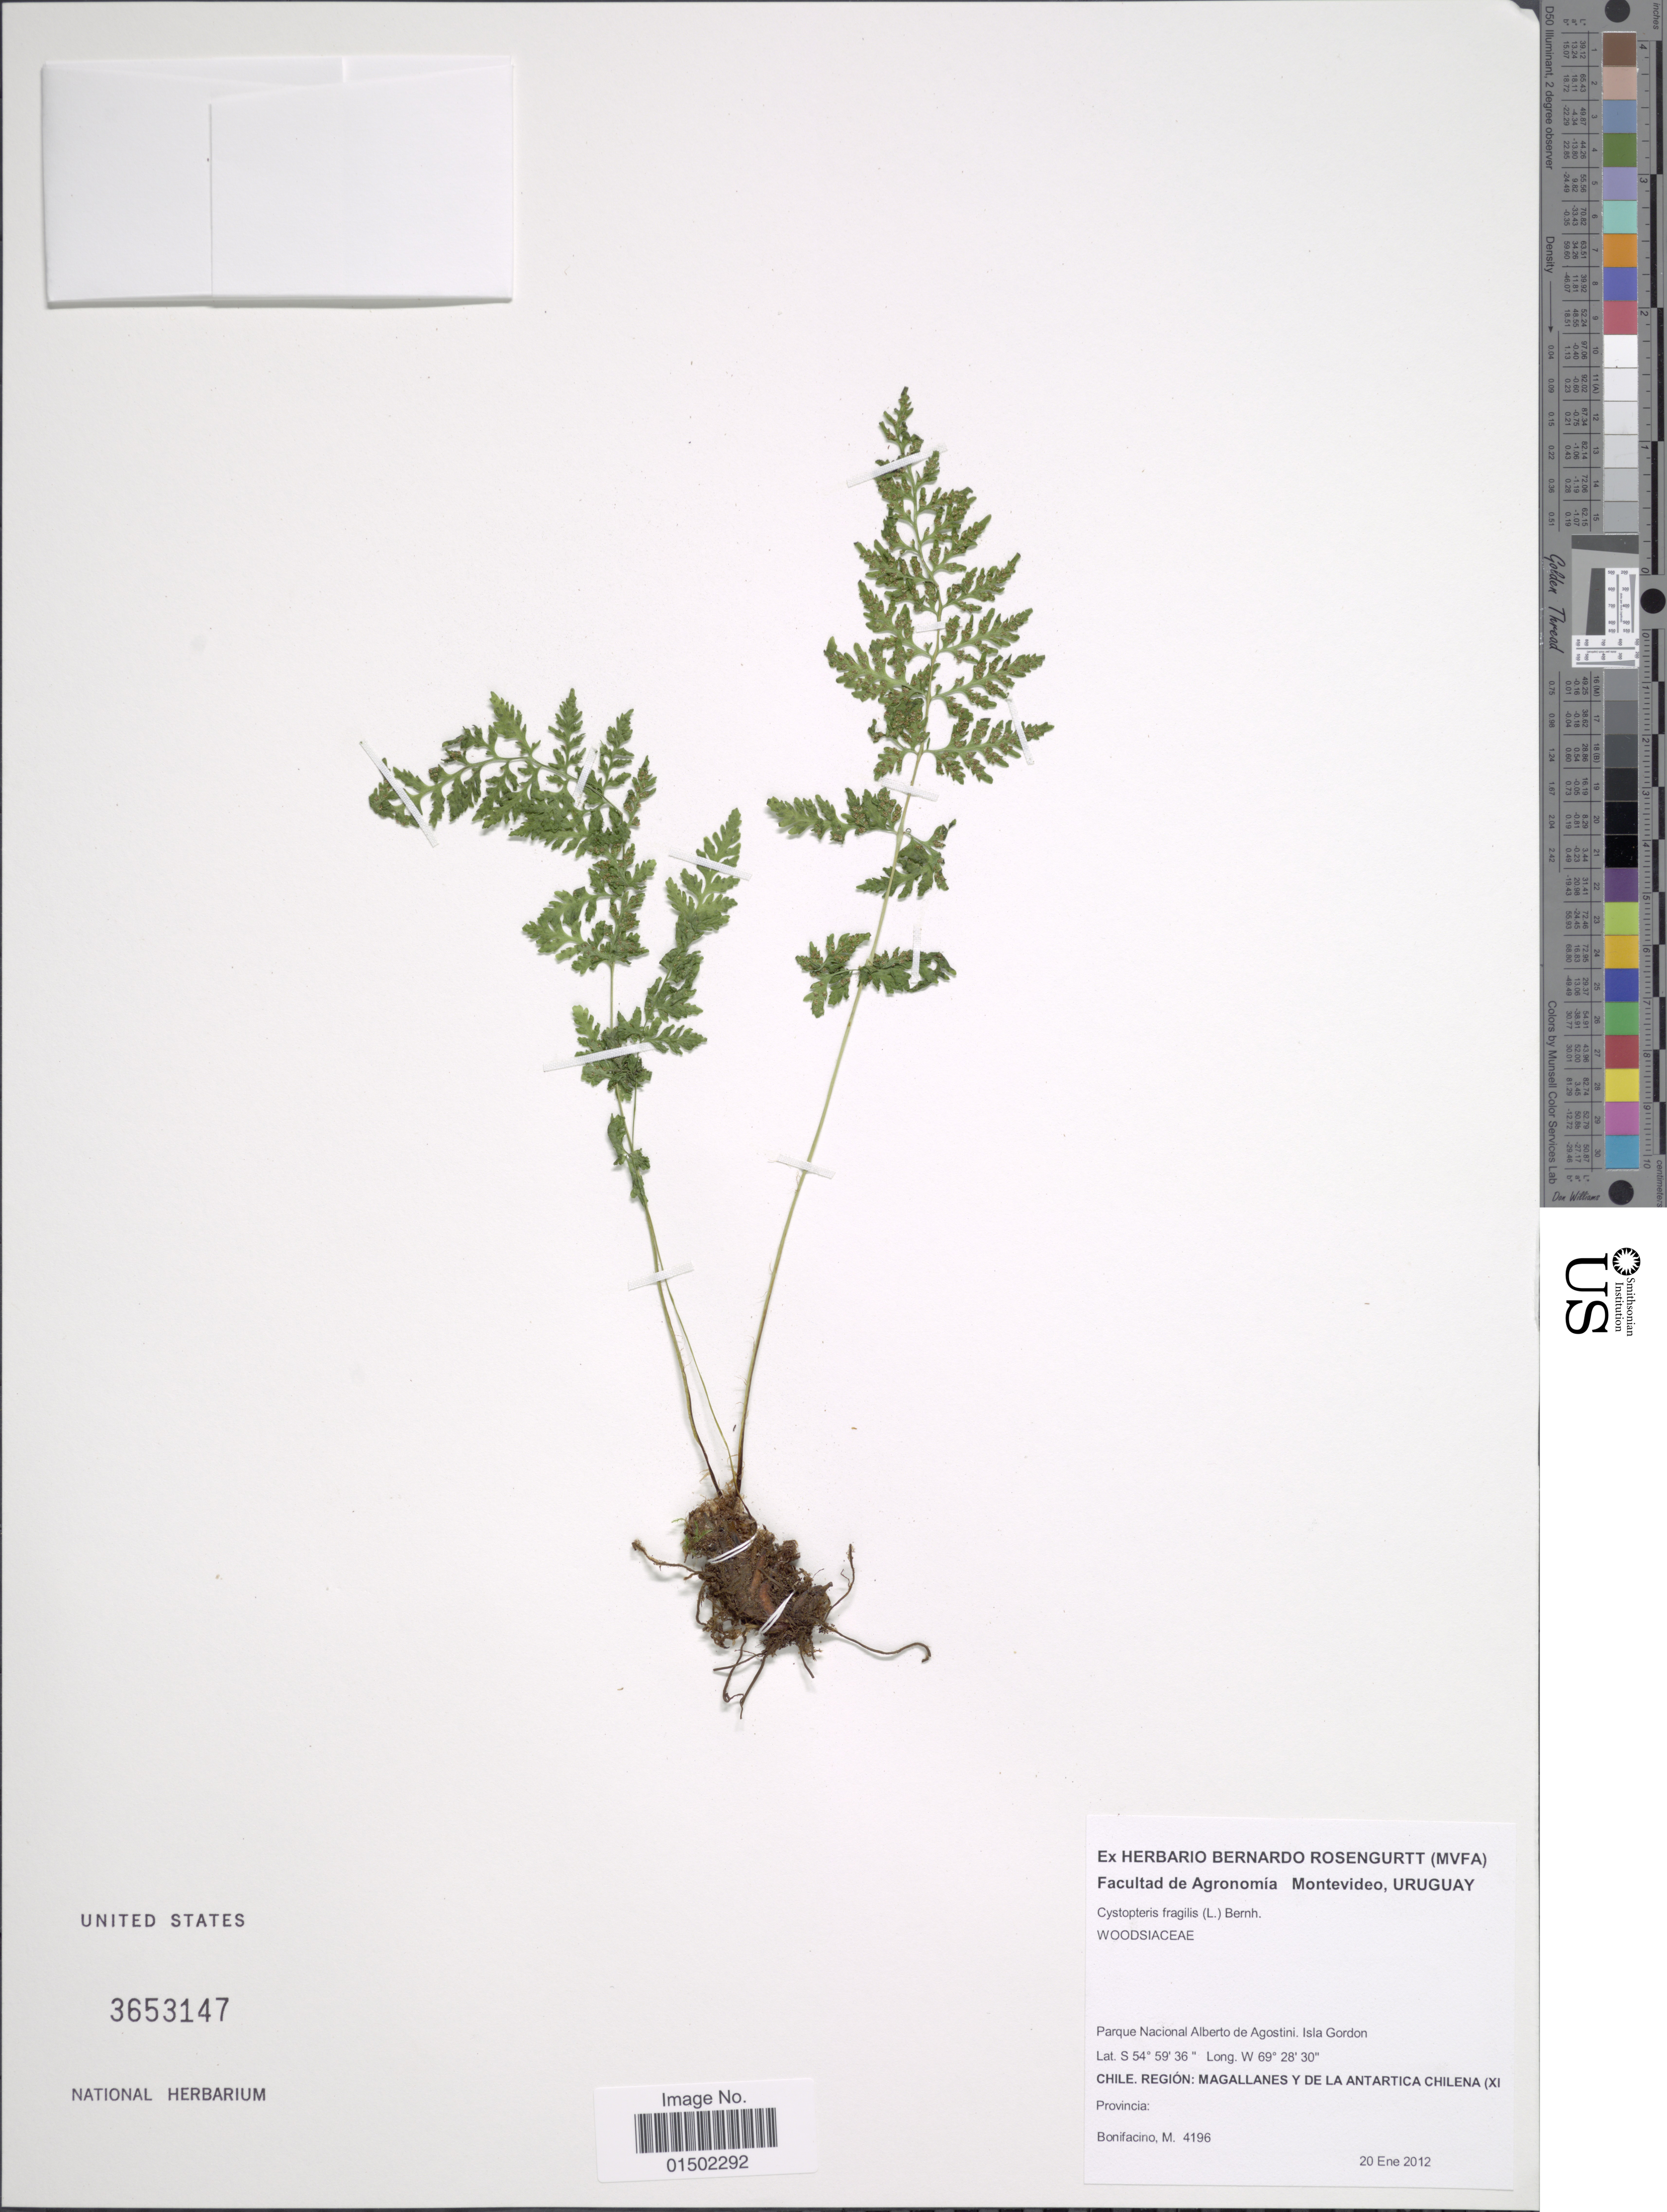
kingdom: Plantae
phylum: Tracheophyta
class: Polypodiopsida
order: Polypodiales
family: Cystopteridaceae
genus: Cystopteris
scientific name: Cystopteris fragilis var. apiiformis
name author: (Gand.) C. Chr.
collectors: M. Bonifacino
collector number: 4196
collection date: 2012-01-20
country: Chile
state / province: Magallanes y de la Antártica Chilena (XII)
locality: Parque Nacional Alberto de Agostini. Isla Gordon.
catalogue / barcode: US 3653147